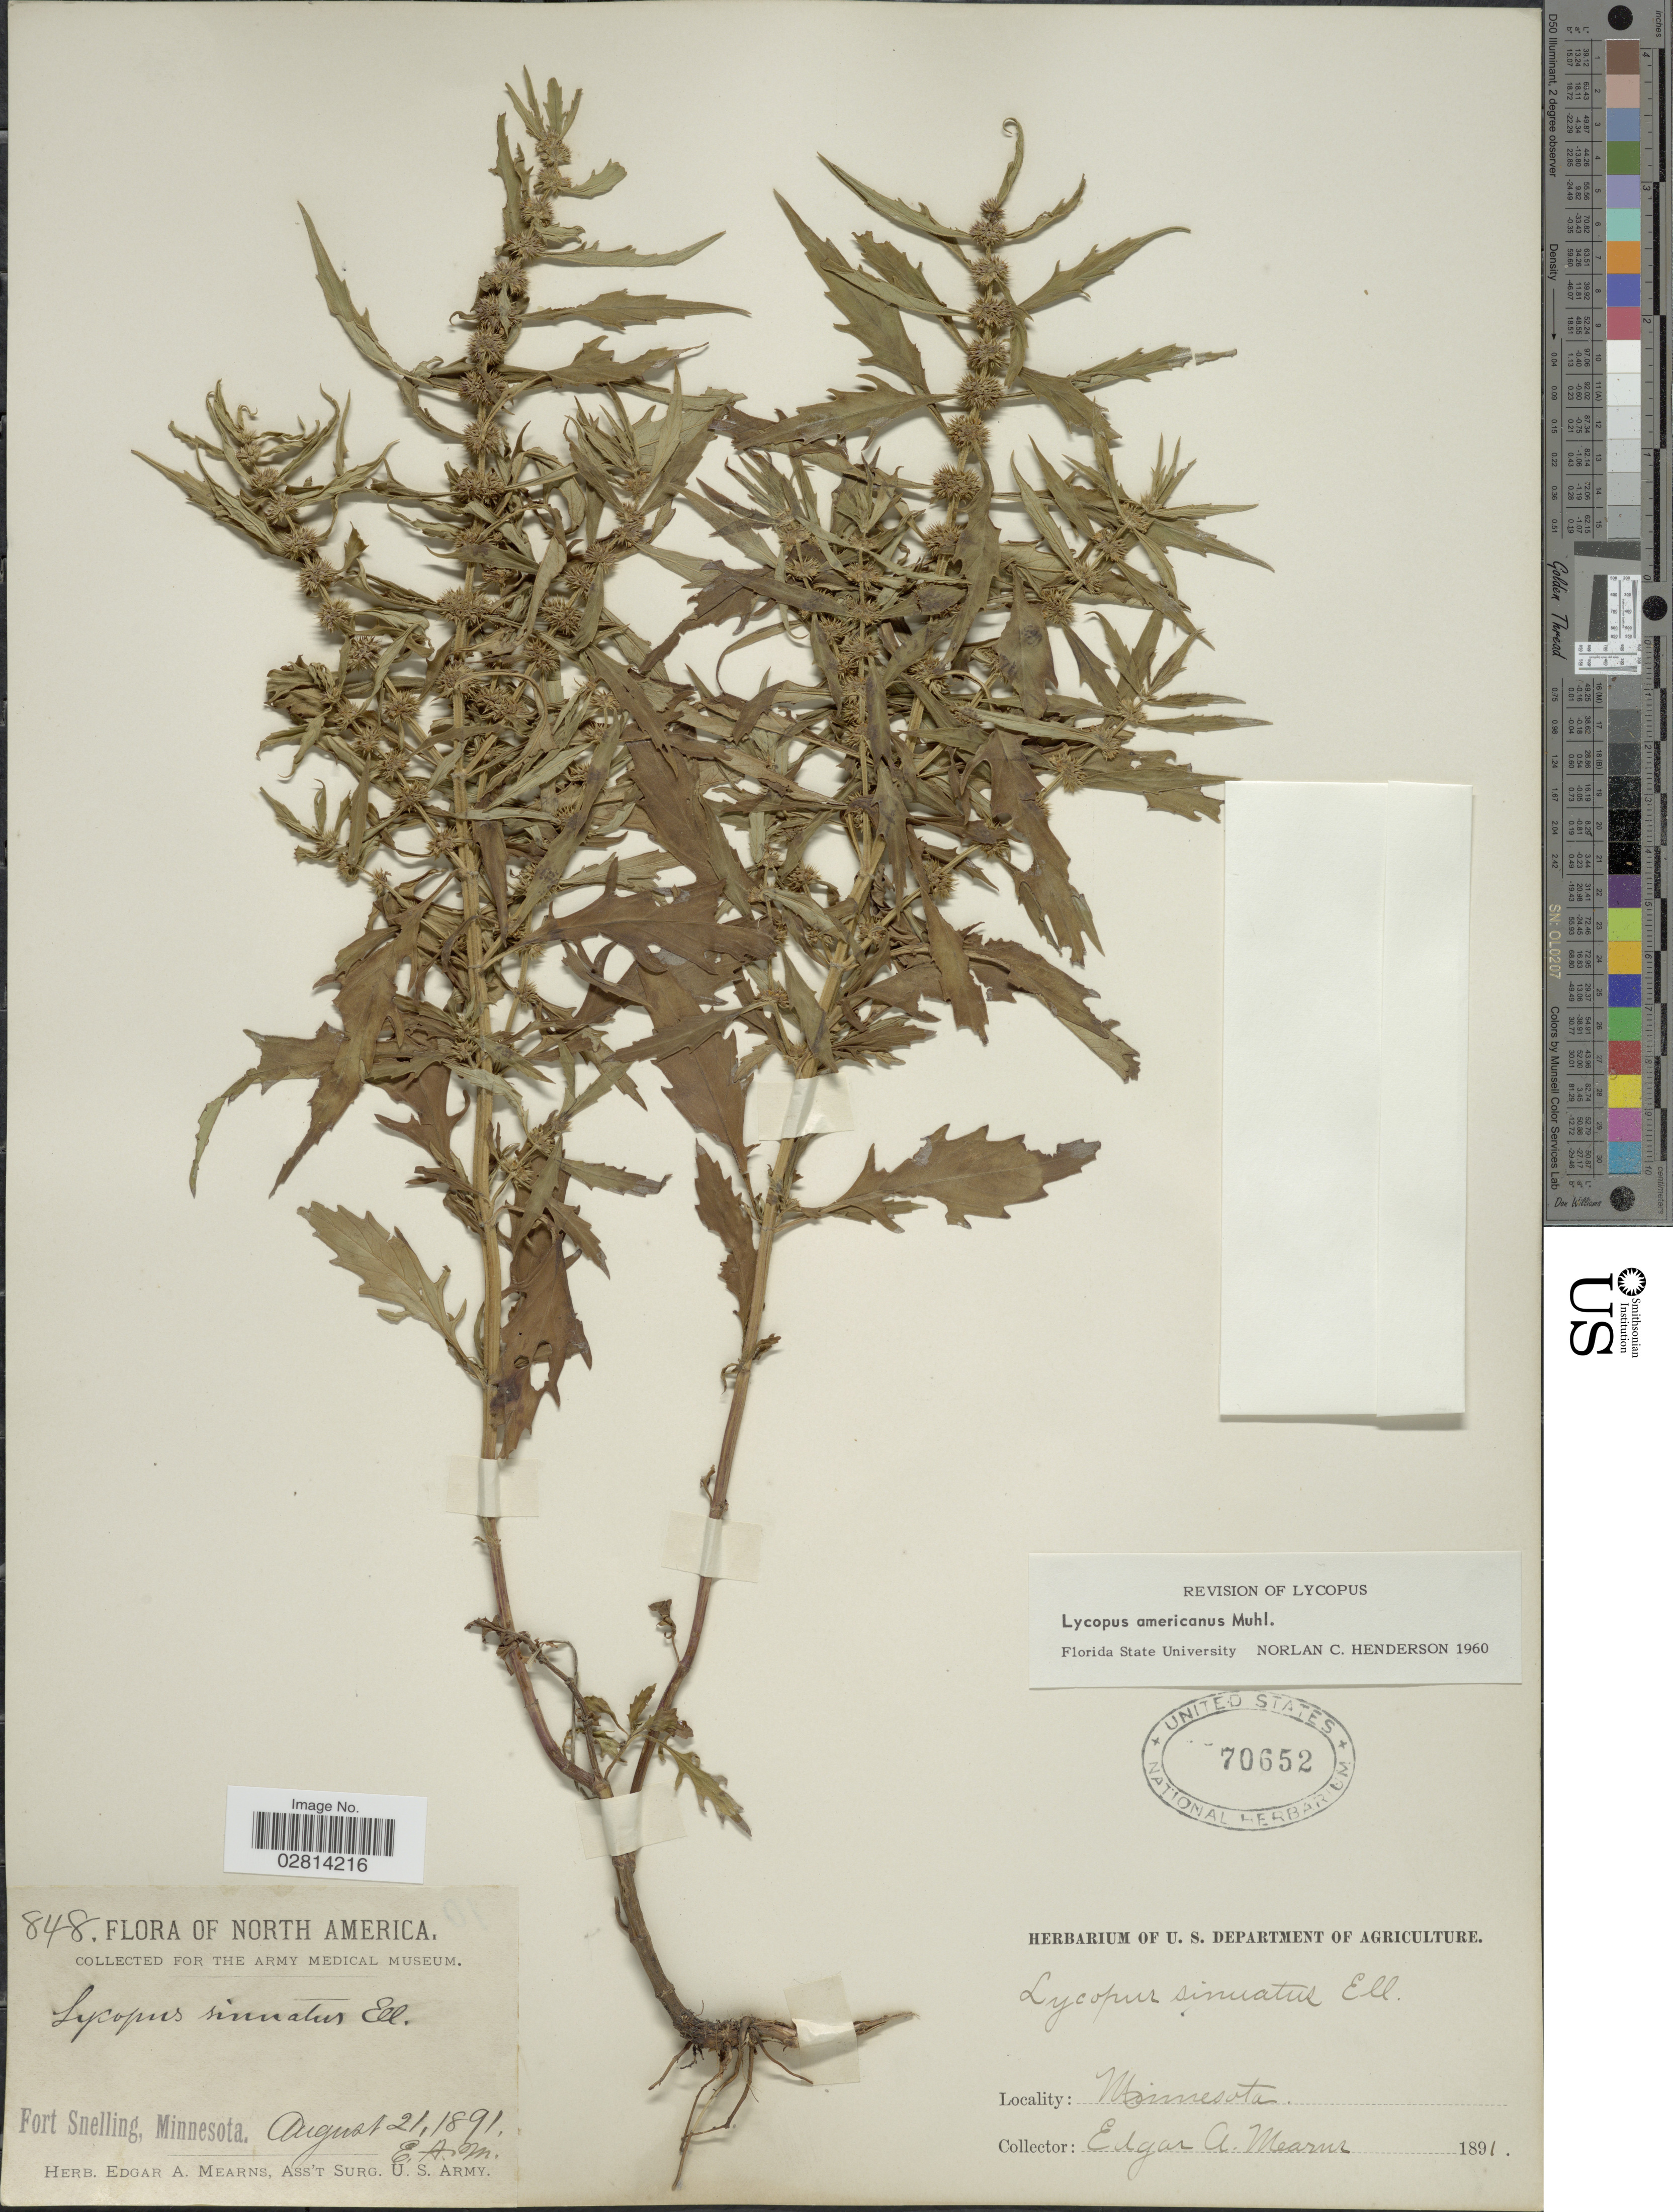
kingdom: Plantae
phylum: Tracheophyta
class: Magnoliopsida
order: Lamiales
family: Lamiaceae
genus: Lycopus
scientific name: Lycopus americanus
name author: Muhl. ex W.P.C. Barton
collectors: E. A. Mearns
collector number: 848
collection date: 1891-08-21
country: United States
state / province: Minnesota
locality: Fort Snelling, Minnesota.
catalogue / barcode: US 70652